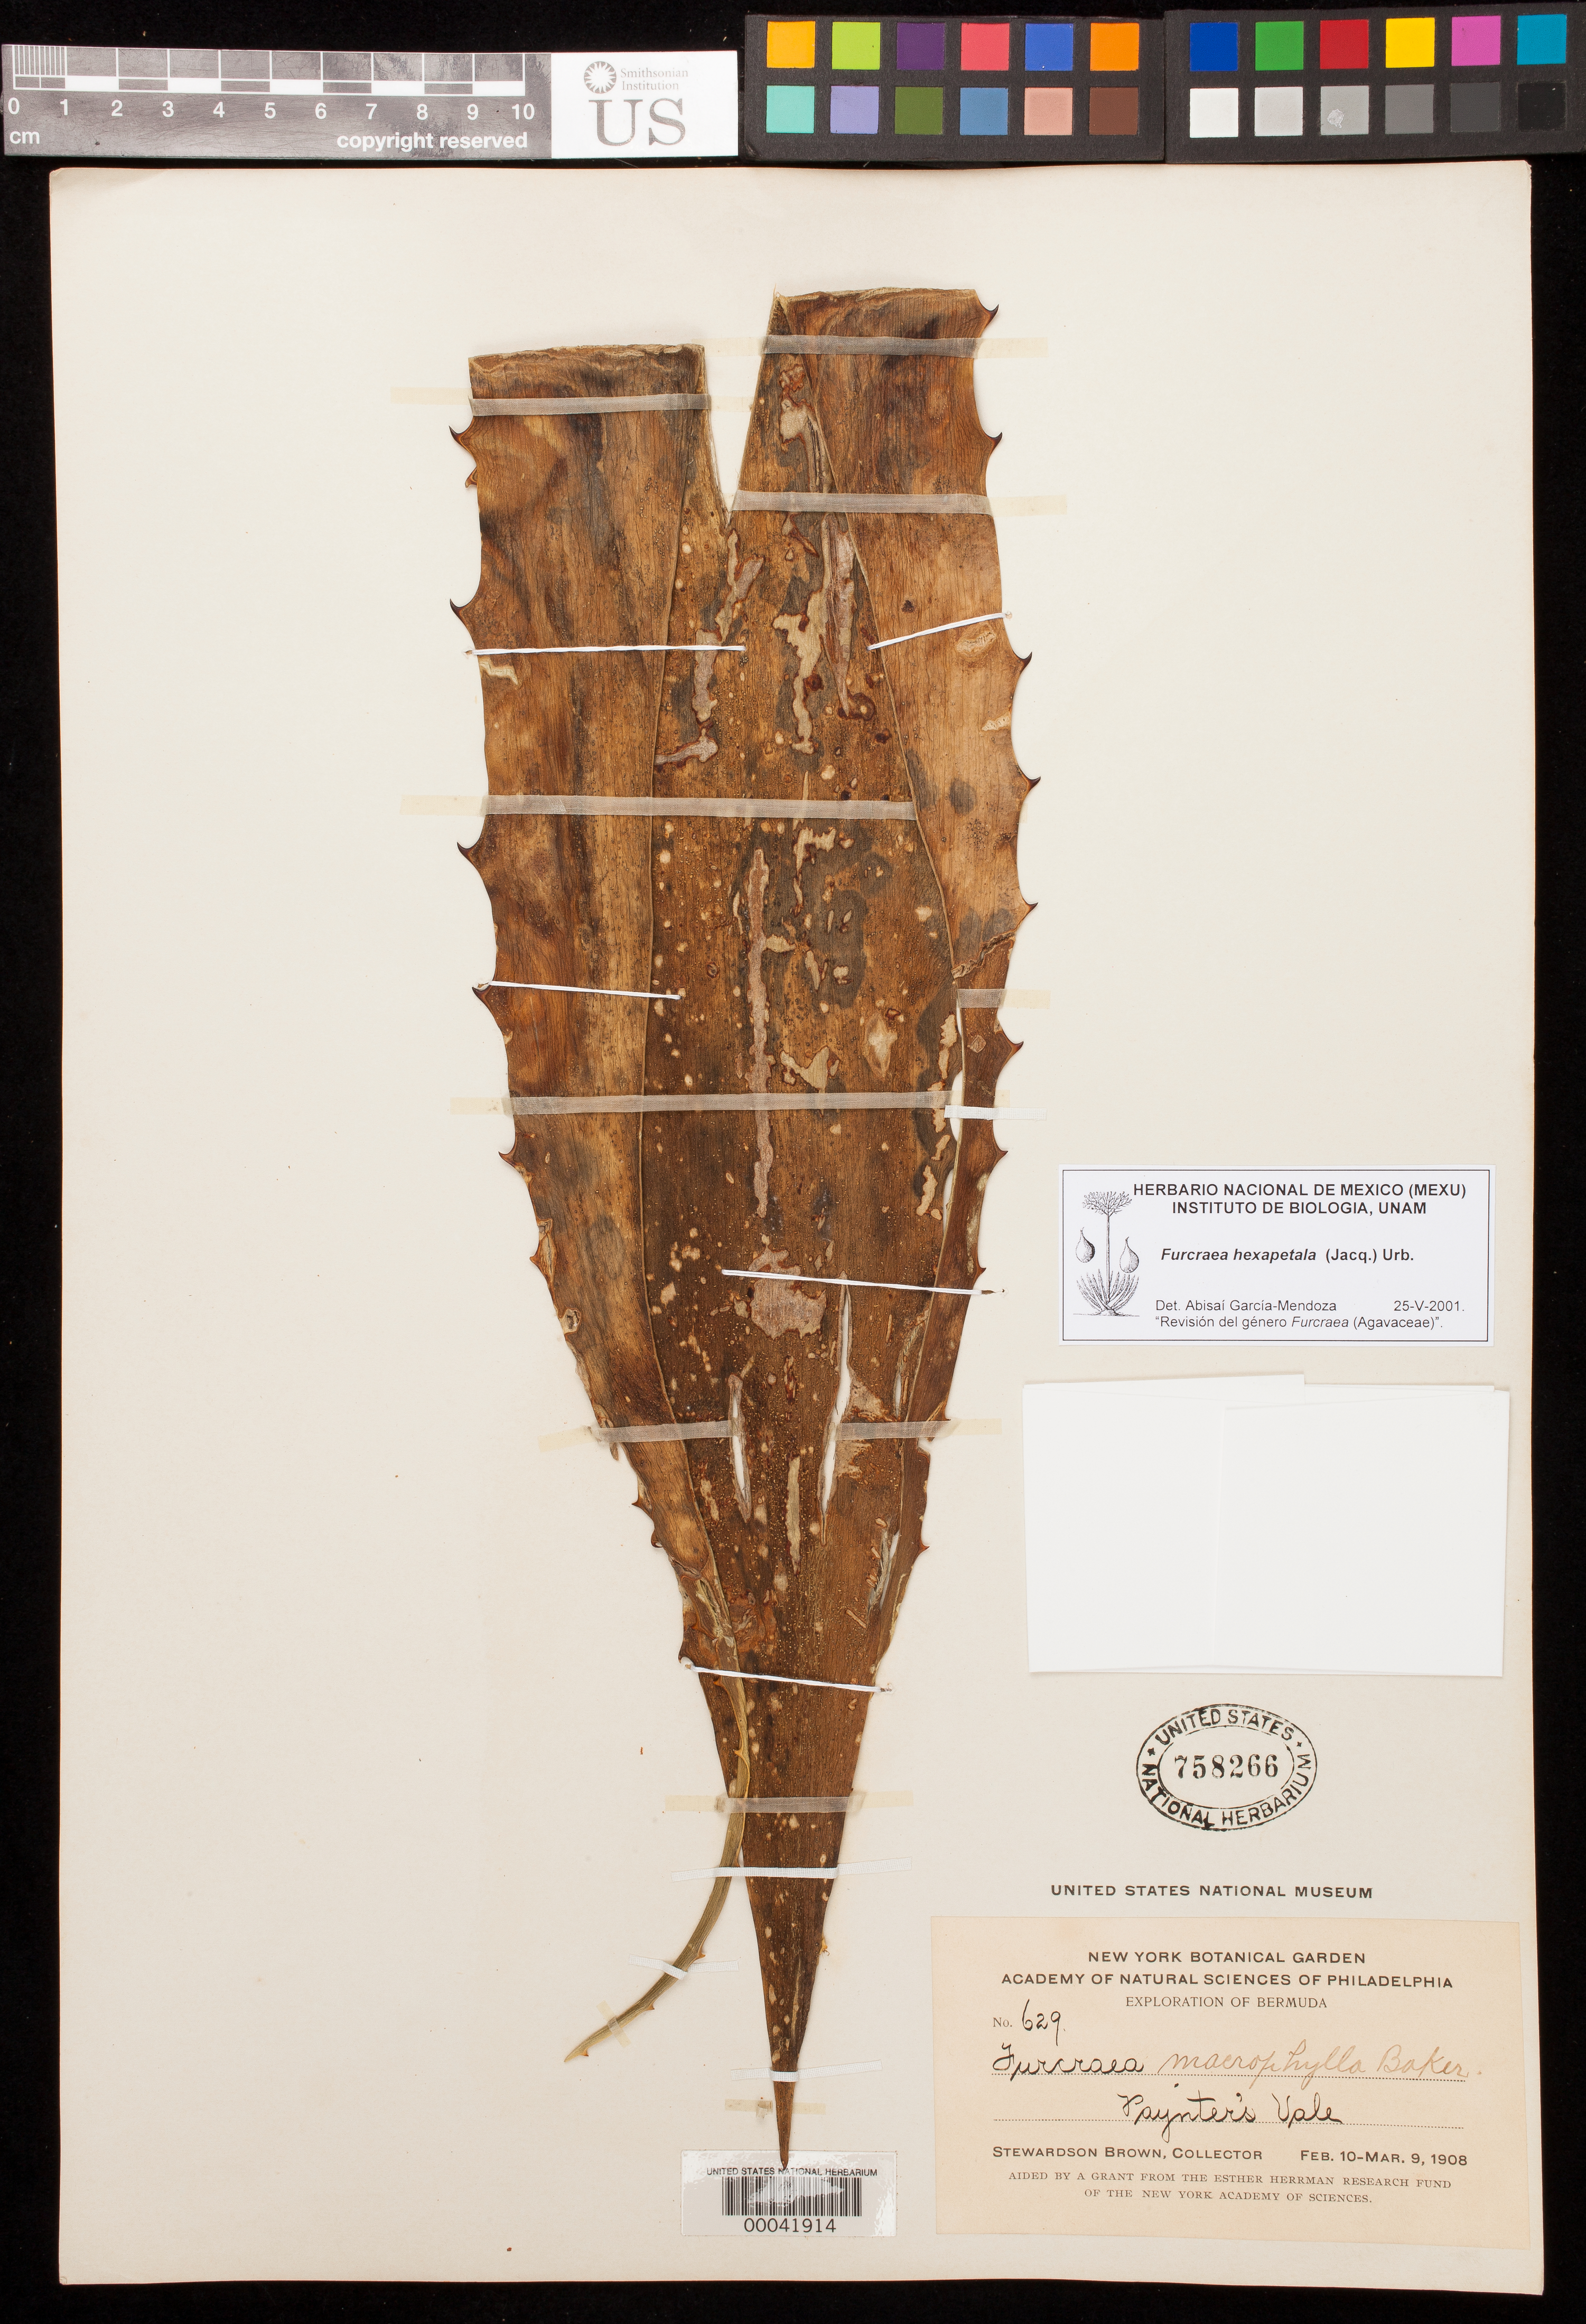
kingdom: Plantae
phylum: Tracheophyta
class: Liliopsida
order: Asparagales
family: Asparagaceae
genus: Furcraea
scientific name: Furcraea hexapetala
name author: (Jacq.) Urb.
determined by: García-Mendoza, A.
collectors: S. Brown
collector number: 629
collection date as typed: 10 Feb 1908 to 09 Mar 1908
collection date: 1908-02-10/1908-03-09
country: Bermuda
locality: Paynter's Vale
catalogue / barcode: US 758266